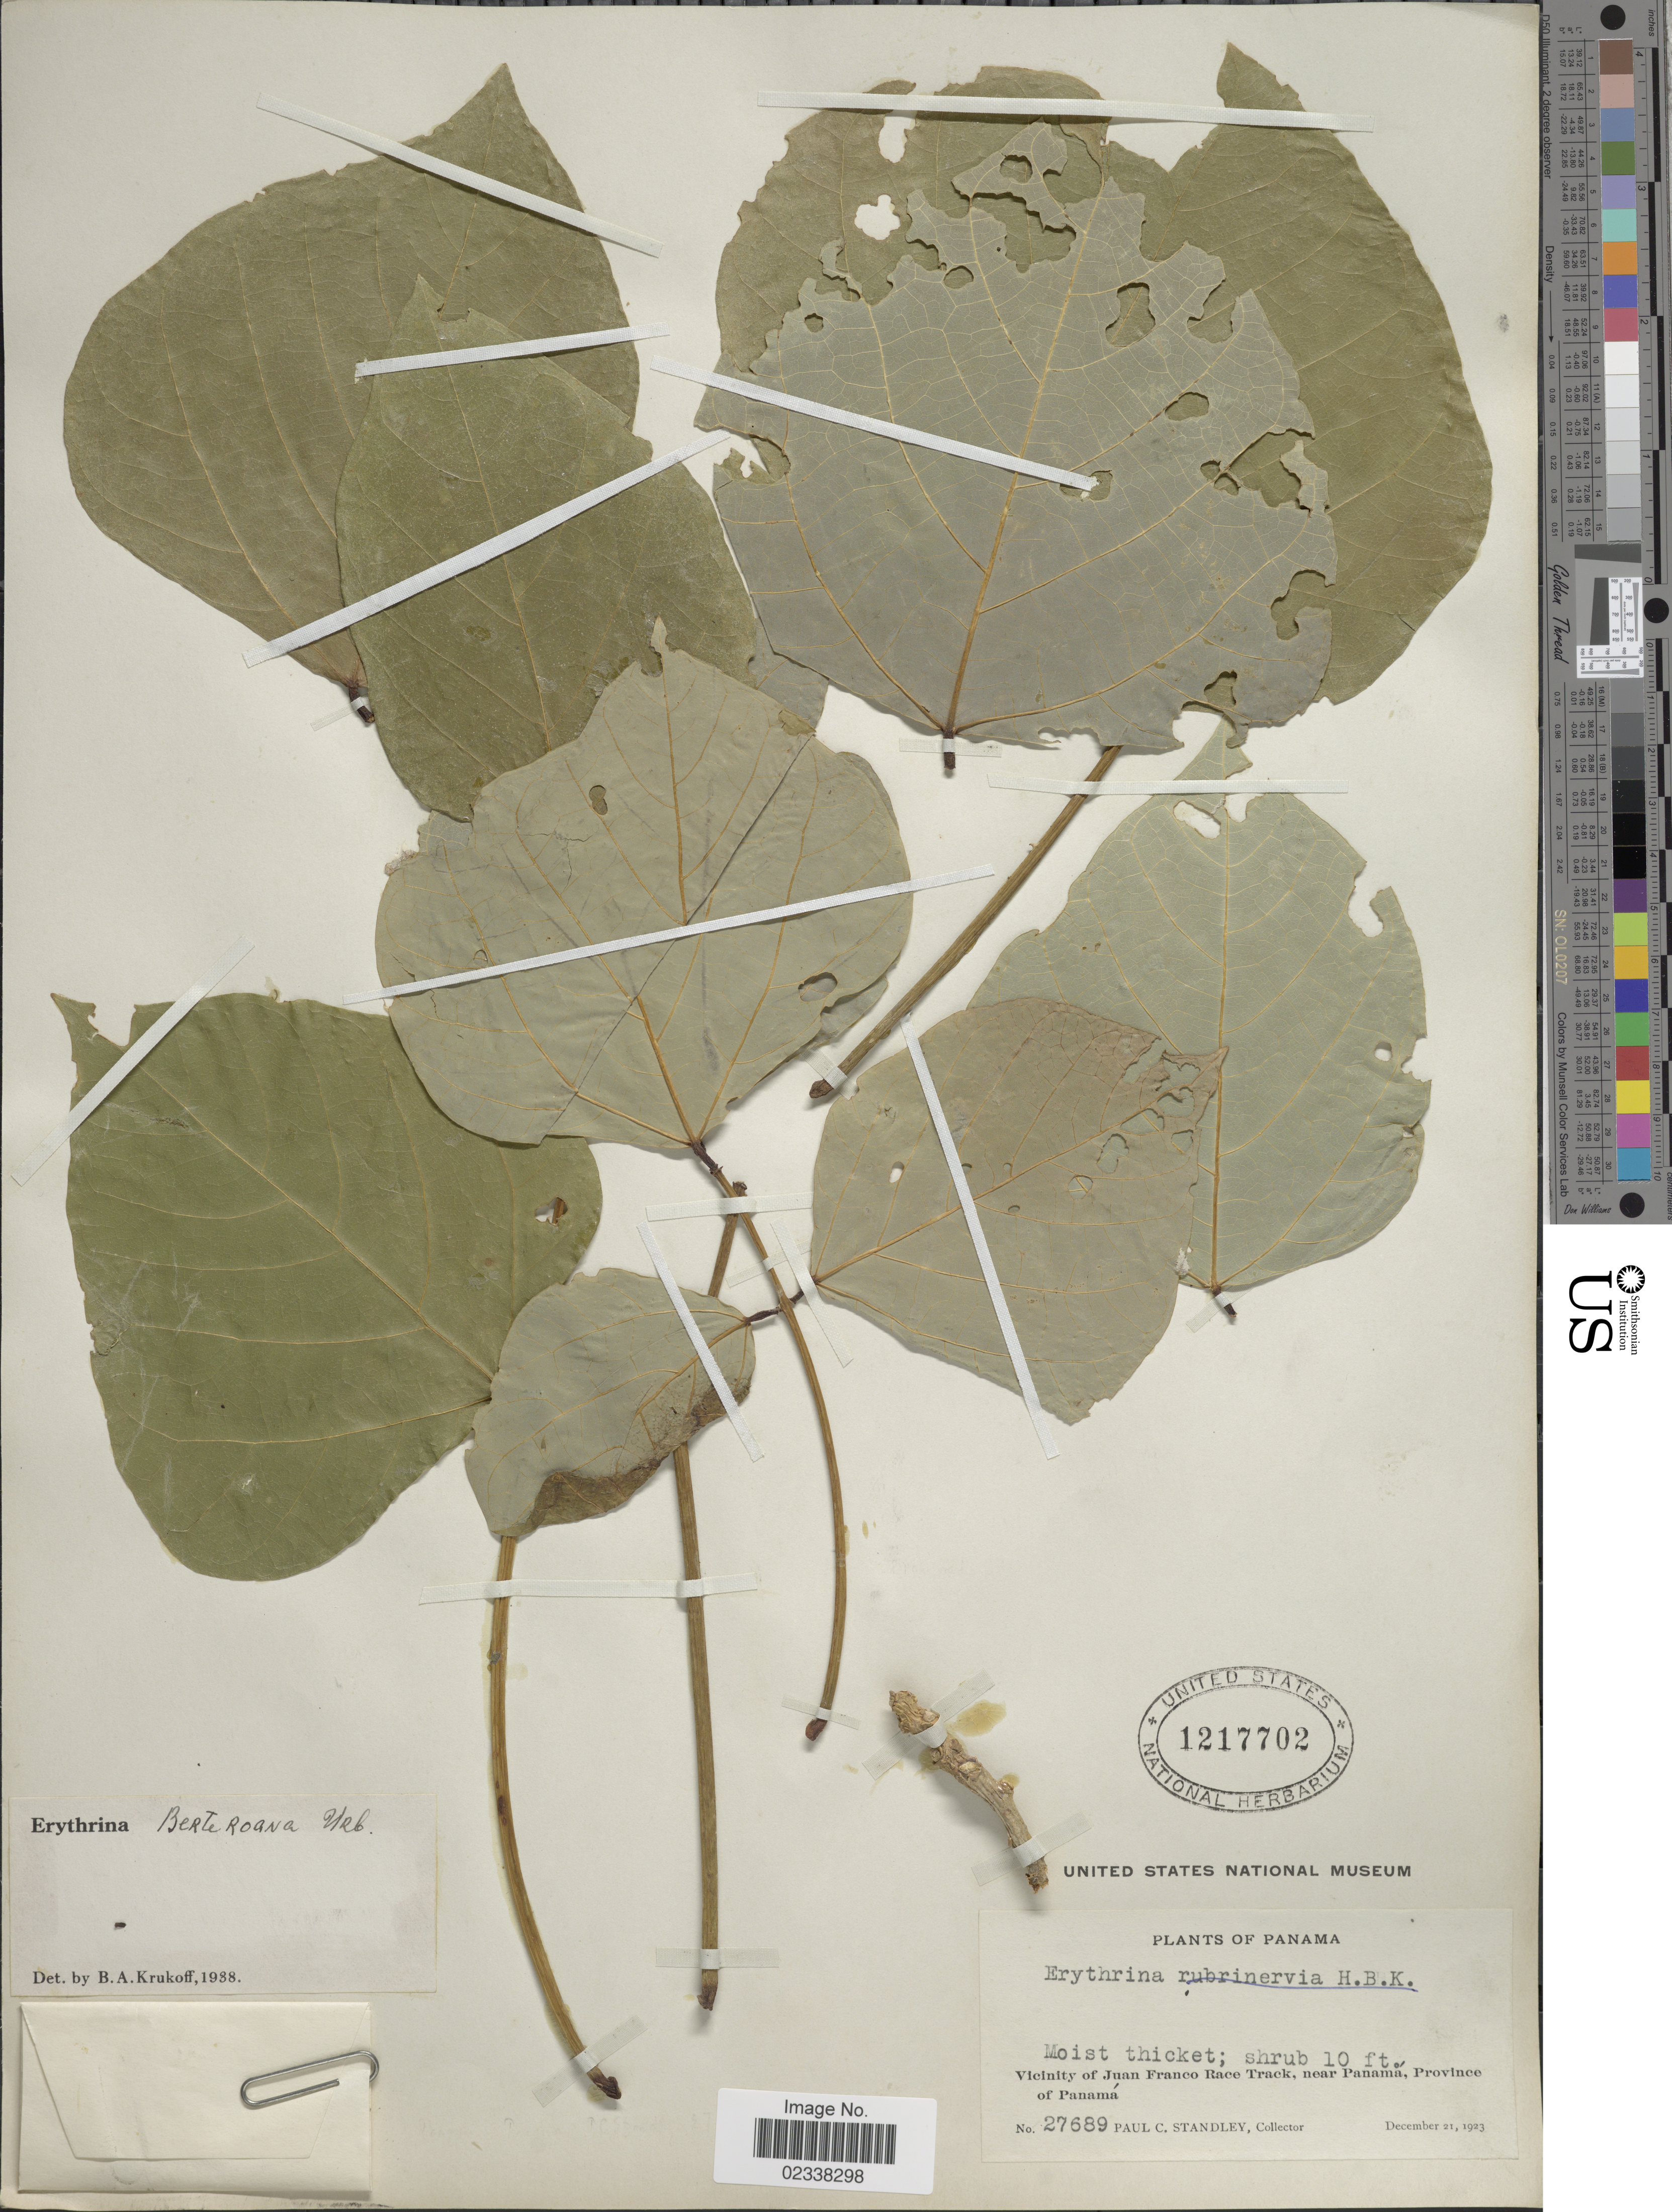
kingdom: Plantae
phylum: Tracheophyta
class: Magnoliopsida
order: Fabales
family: Fabaceae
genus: Erythrina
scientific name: Erythrina berteroana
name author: Urb.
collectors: P. C. Standley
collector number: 27689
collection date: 1923-12-21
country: Panama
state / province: Panamá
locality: Vicinity of Juan Franco Race Track, near Panama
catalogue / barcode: US 1217702